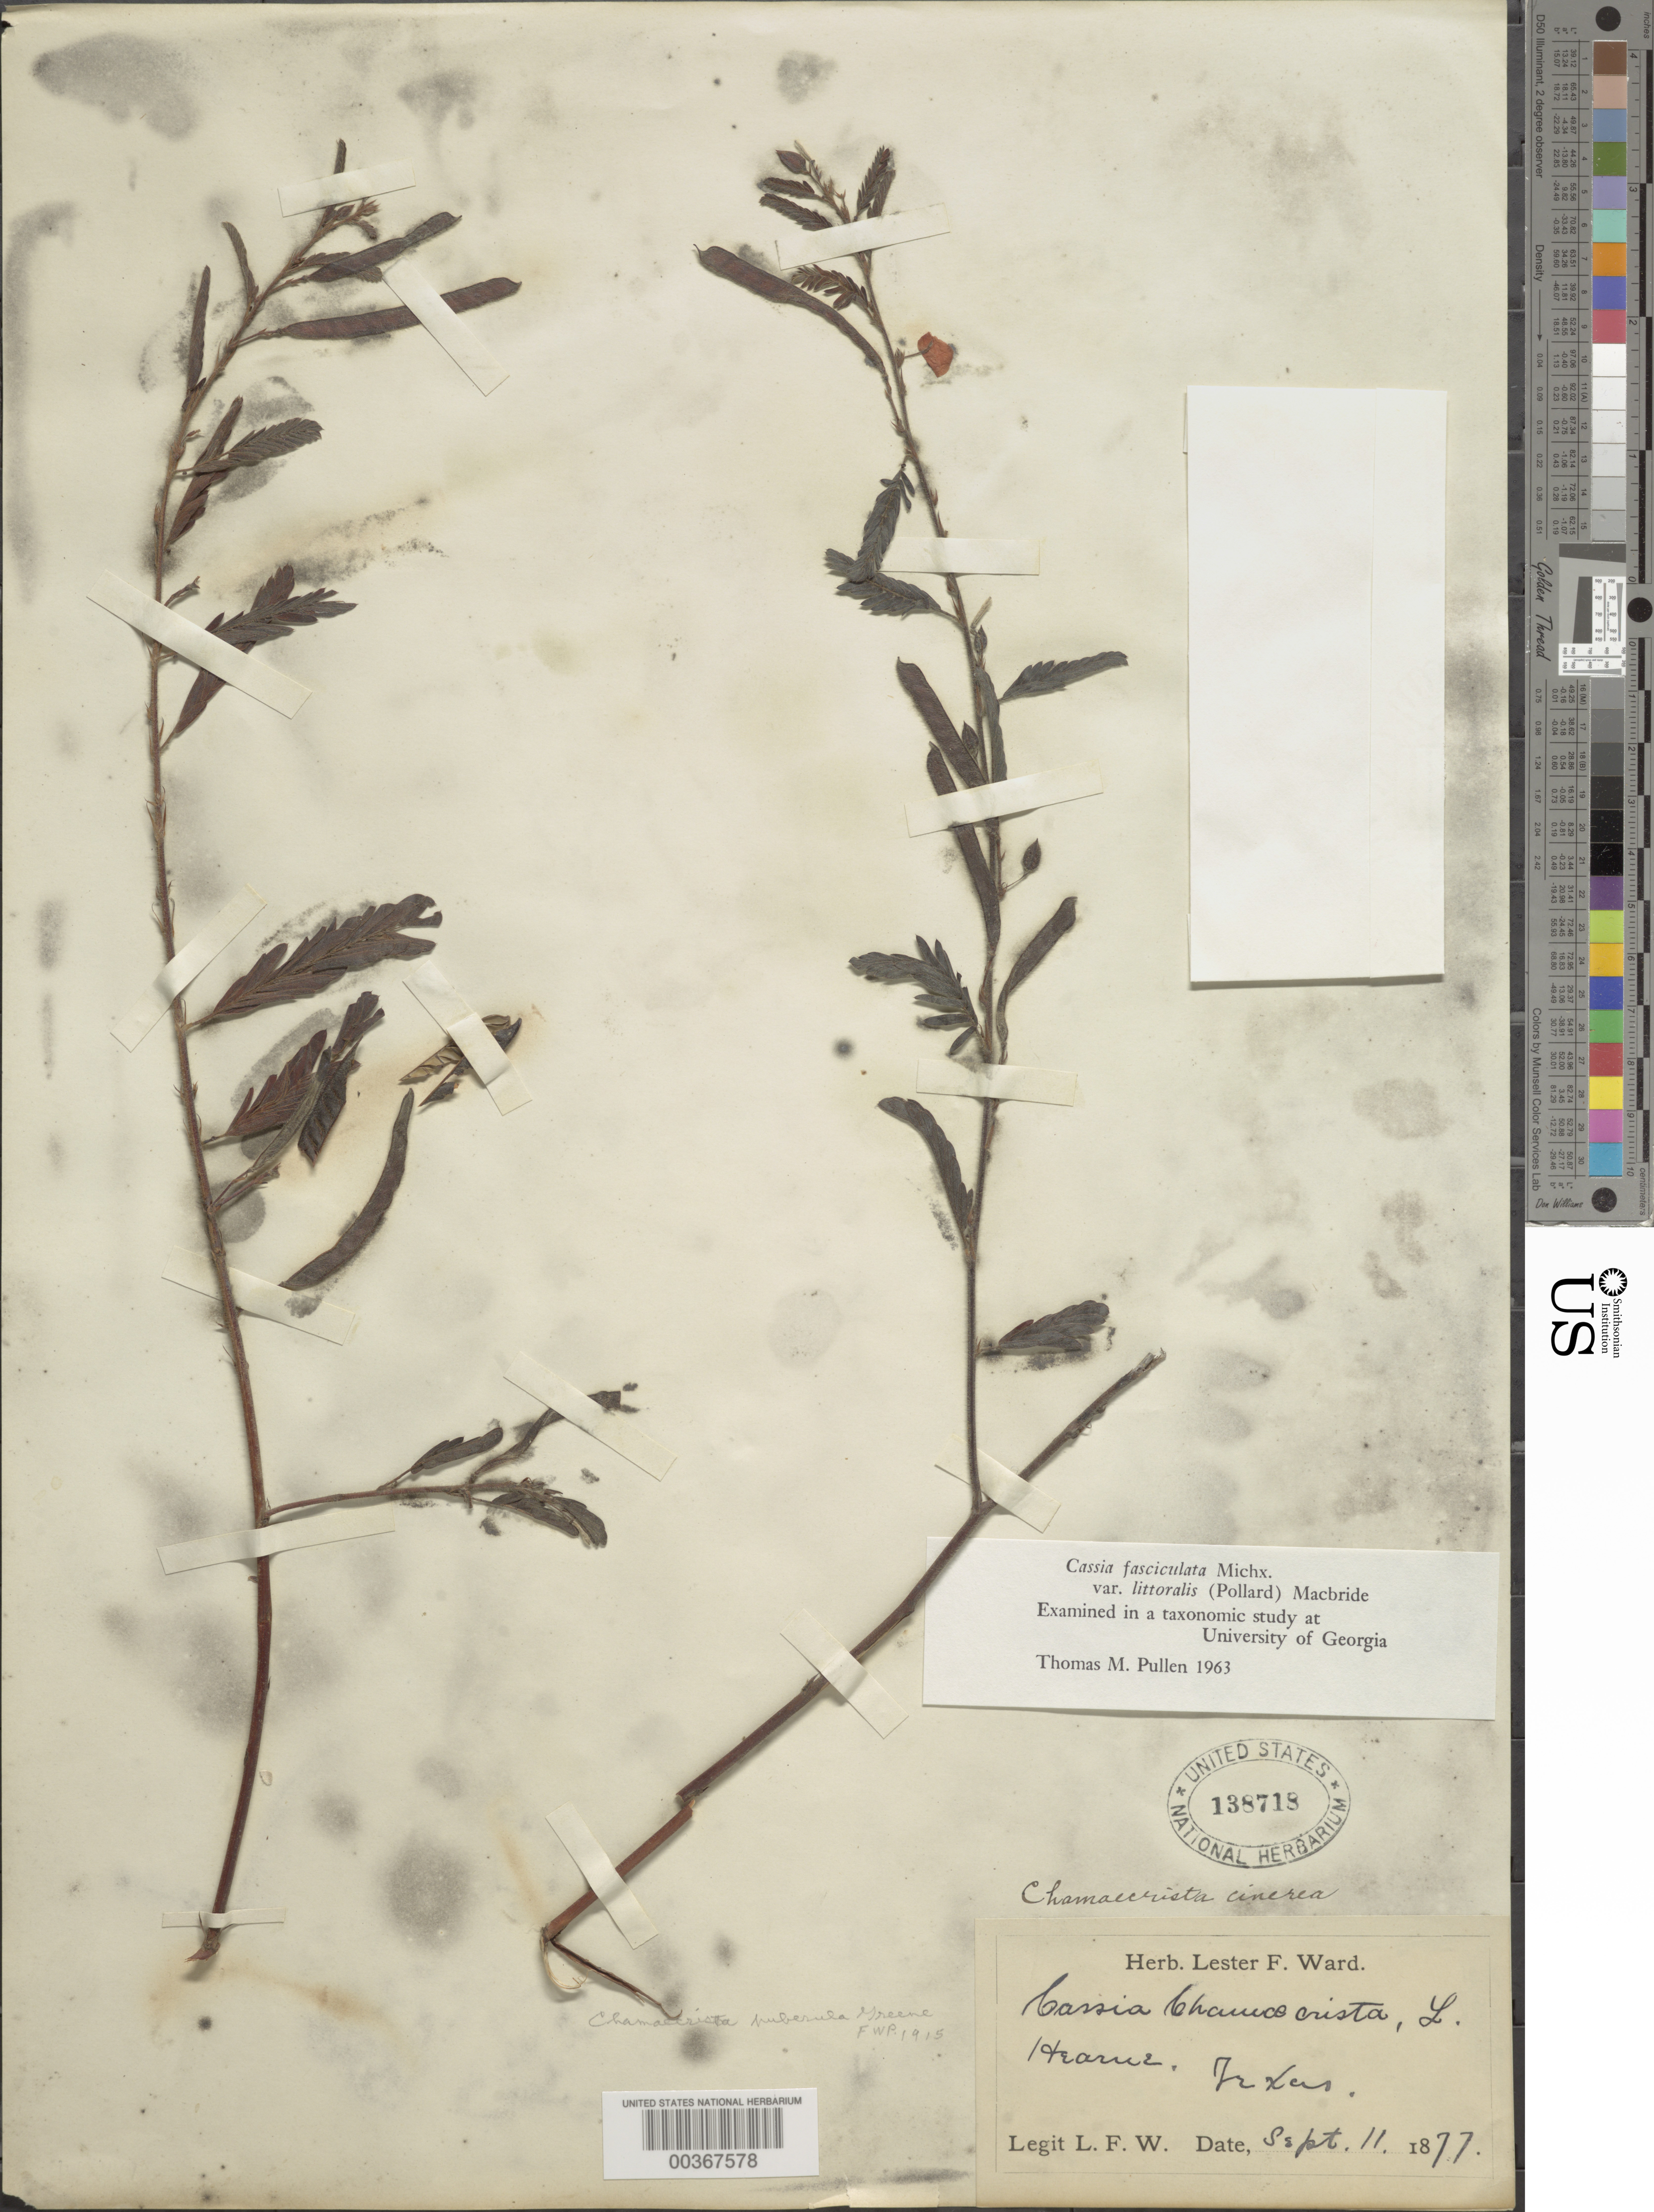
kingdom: Plantae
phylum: Tracheophyta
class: Magnoliopsida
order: Fabales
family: Fabaceae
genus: Chamaecrista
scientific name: Chamaecrista fasciculata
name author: (Michx.) Greene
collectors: L. F. Ward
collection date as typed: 11 Sep 1877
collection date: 1877-09-11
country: United States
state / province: Texas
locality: Hearne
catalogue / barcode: US 138718